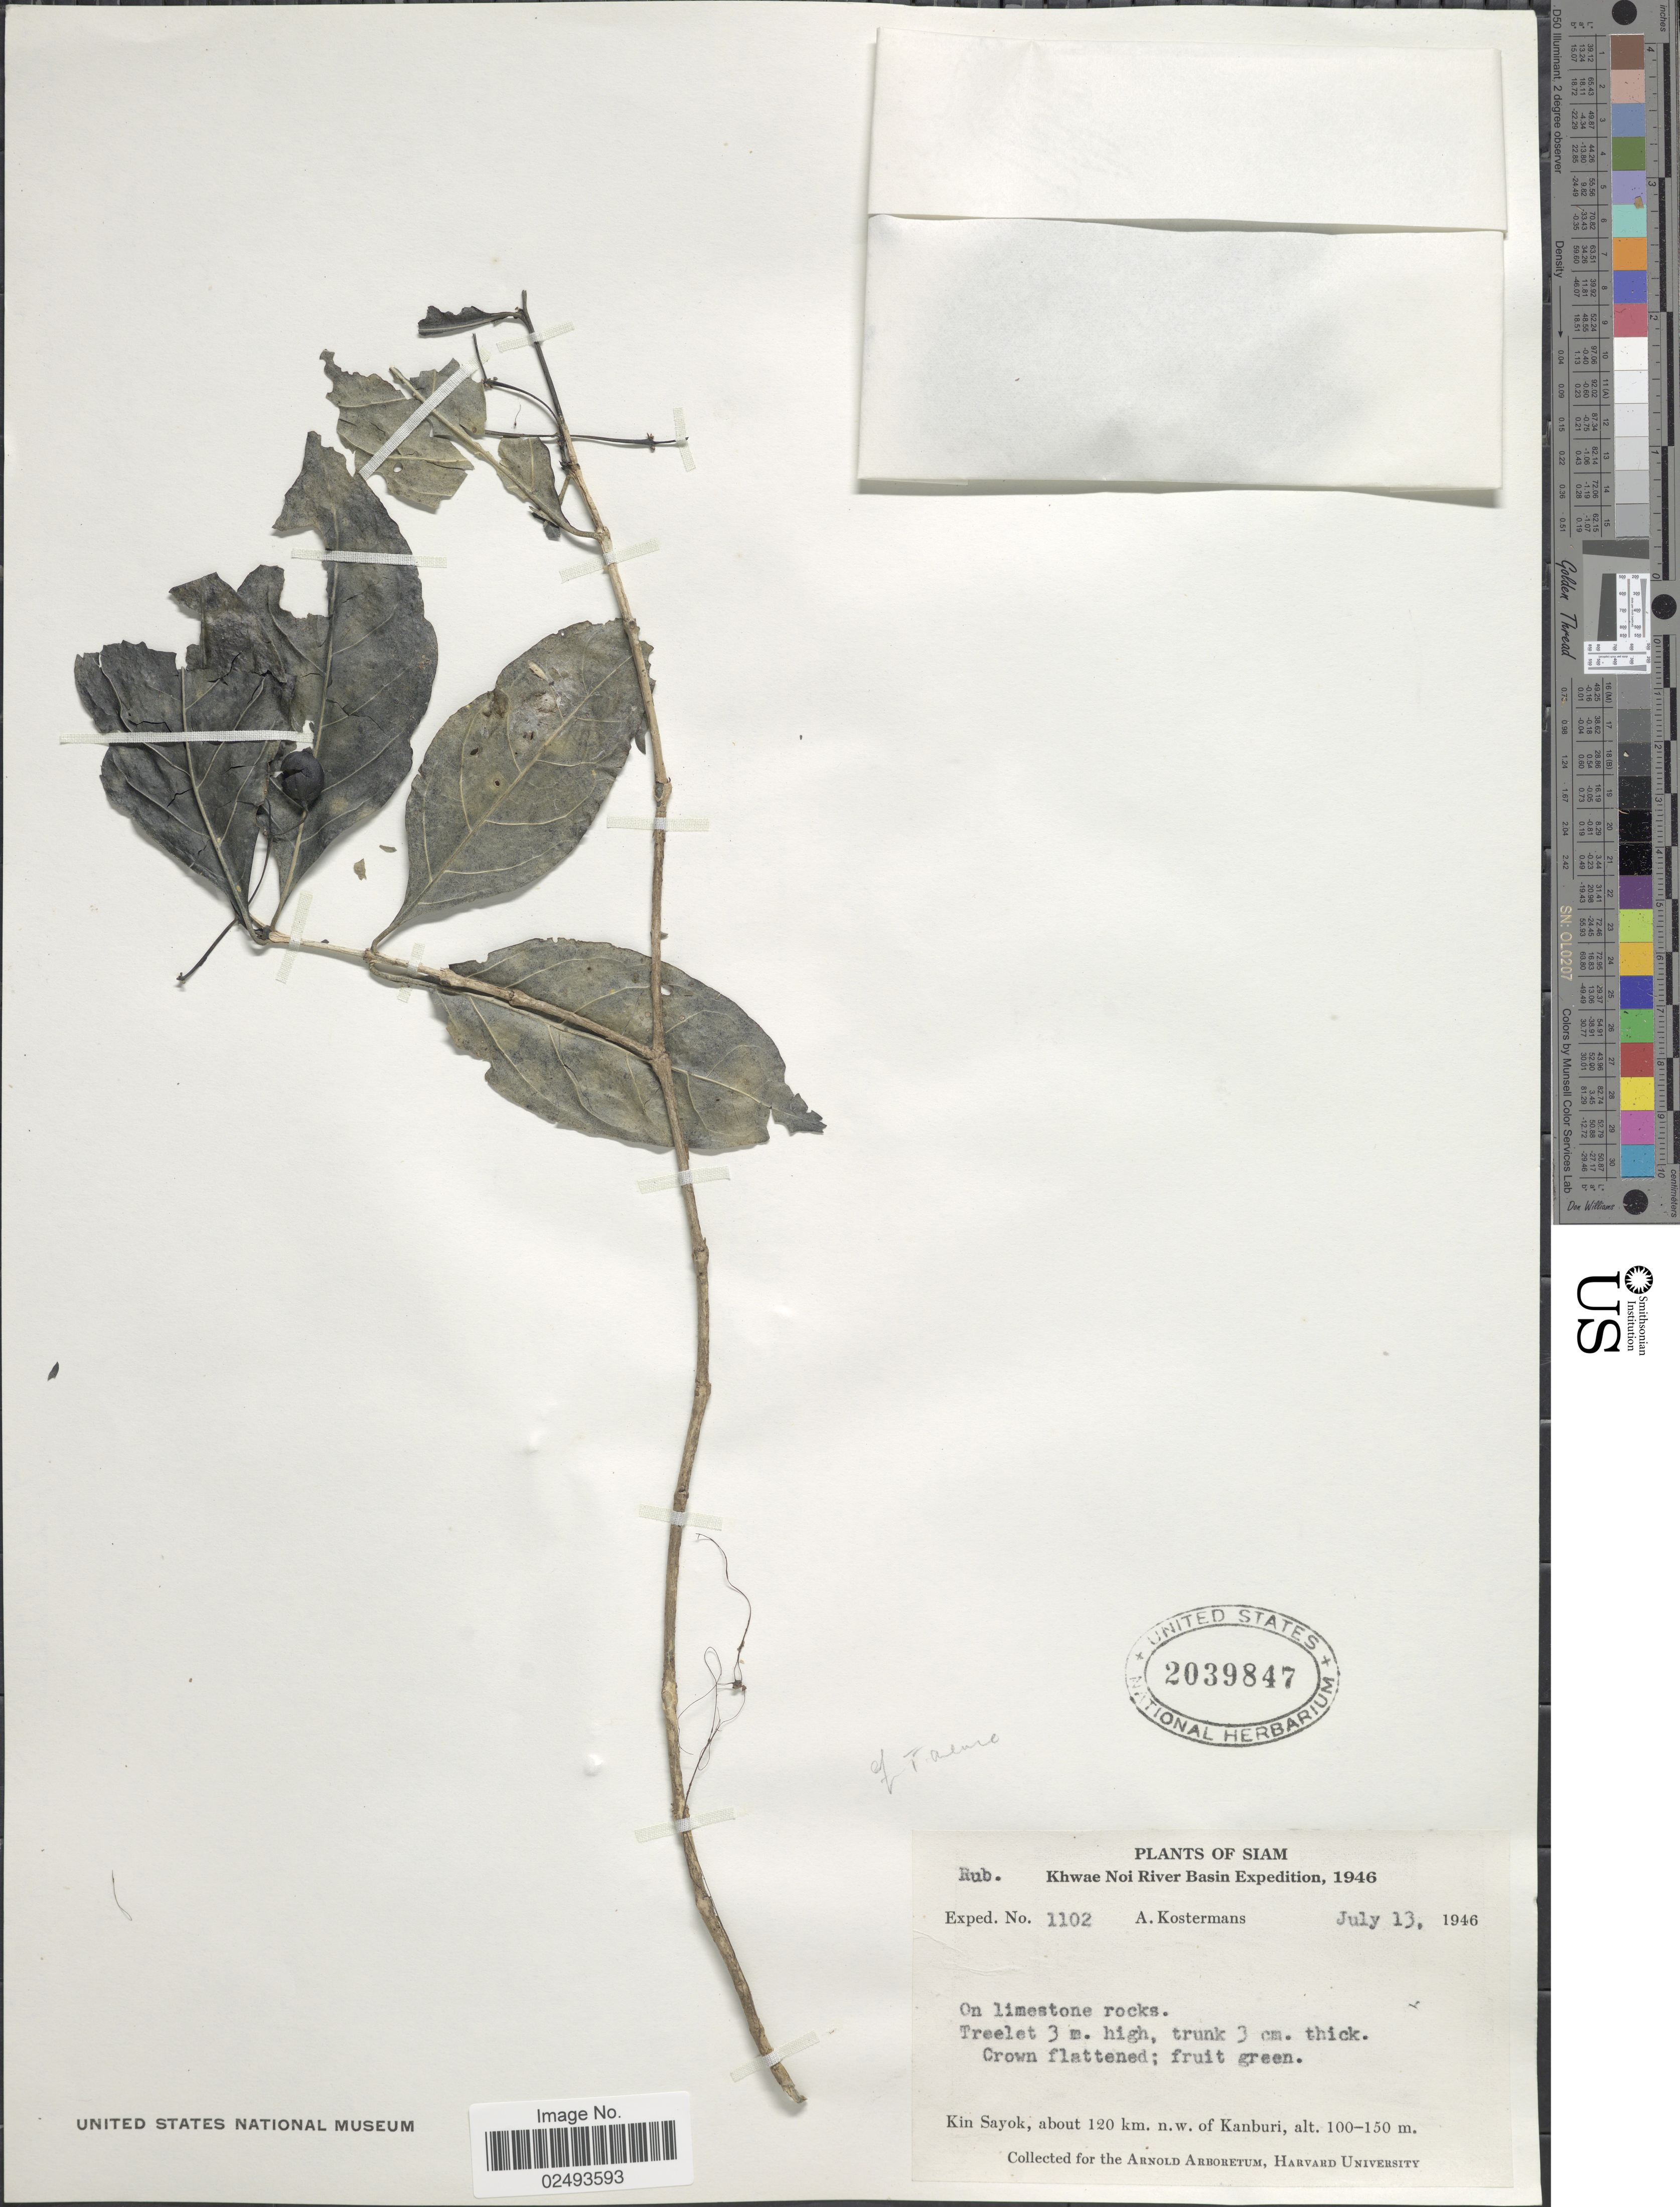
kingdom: Plantae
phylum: Tracheophyta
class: Magnoliopsida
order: Gentianales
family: Rubiaceae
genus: Tarenna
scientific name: Tarenna sp.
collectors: A. J. G. Kostermans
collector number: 1102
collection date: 1946-07-13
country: Thailand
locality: Siam, Kin Sayok, about 120 km. n.w. of Kanburi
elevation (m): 100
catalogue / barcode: US 2039847